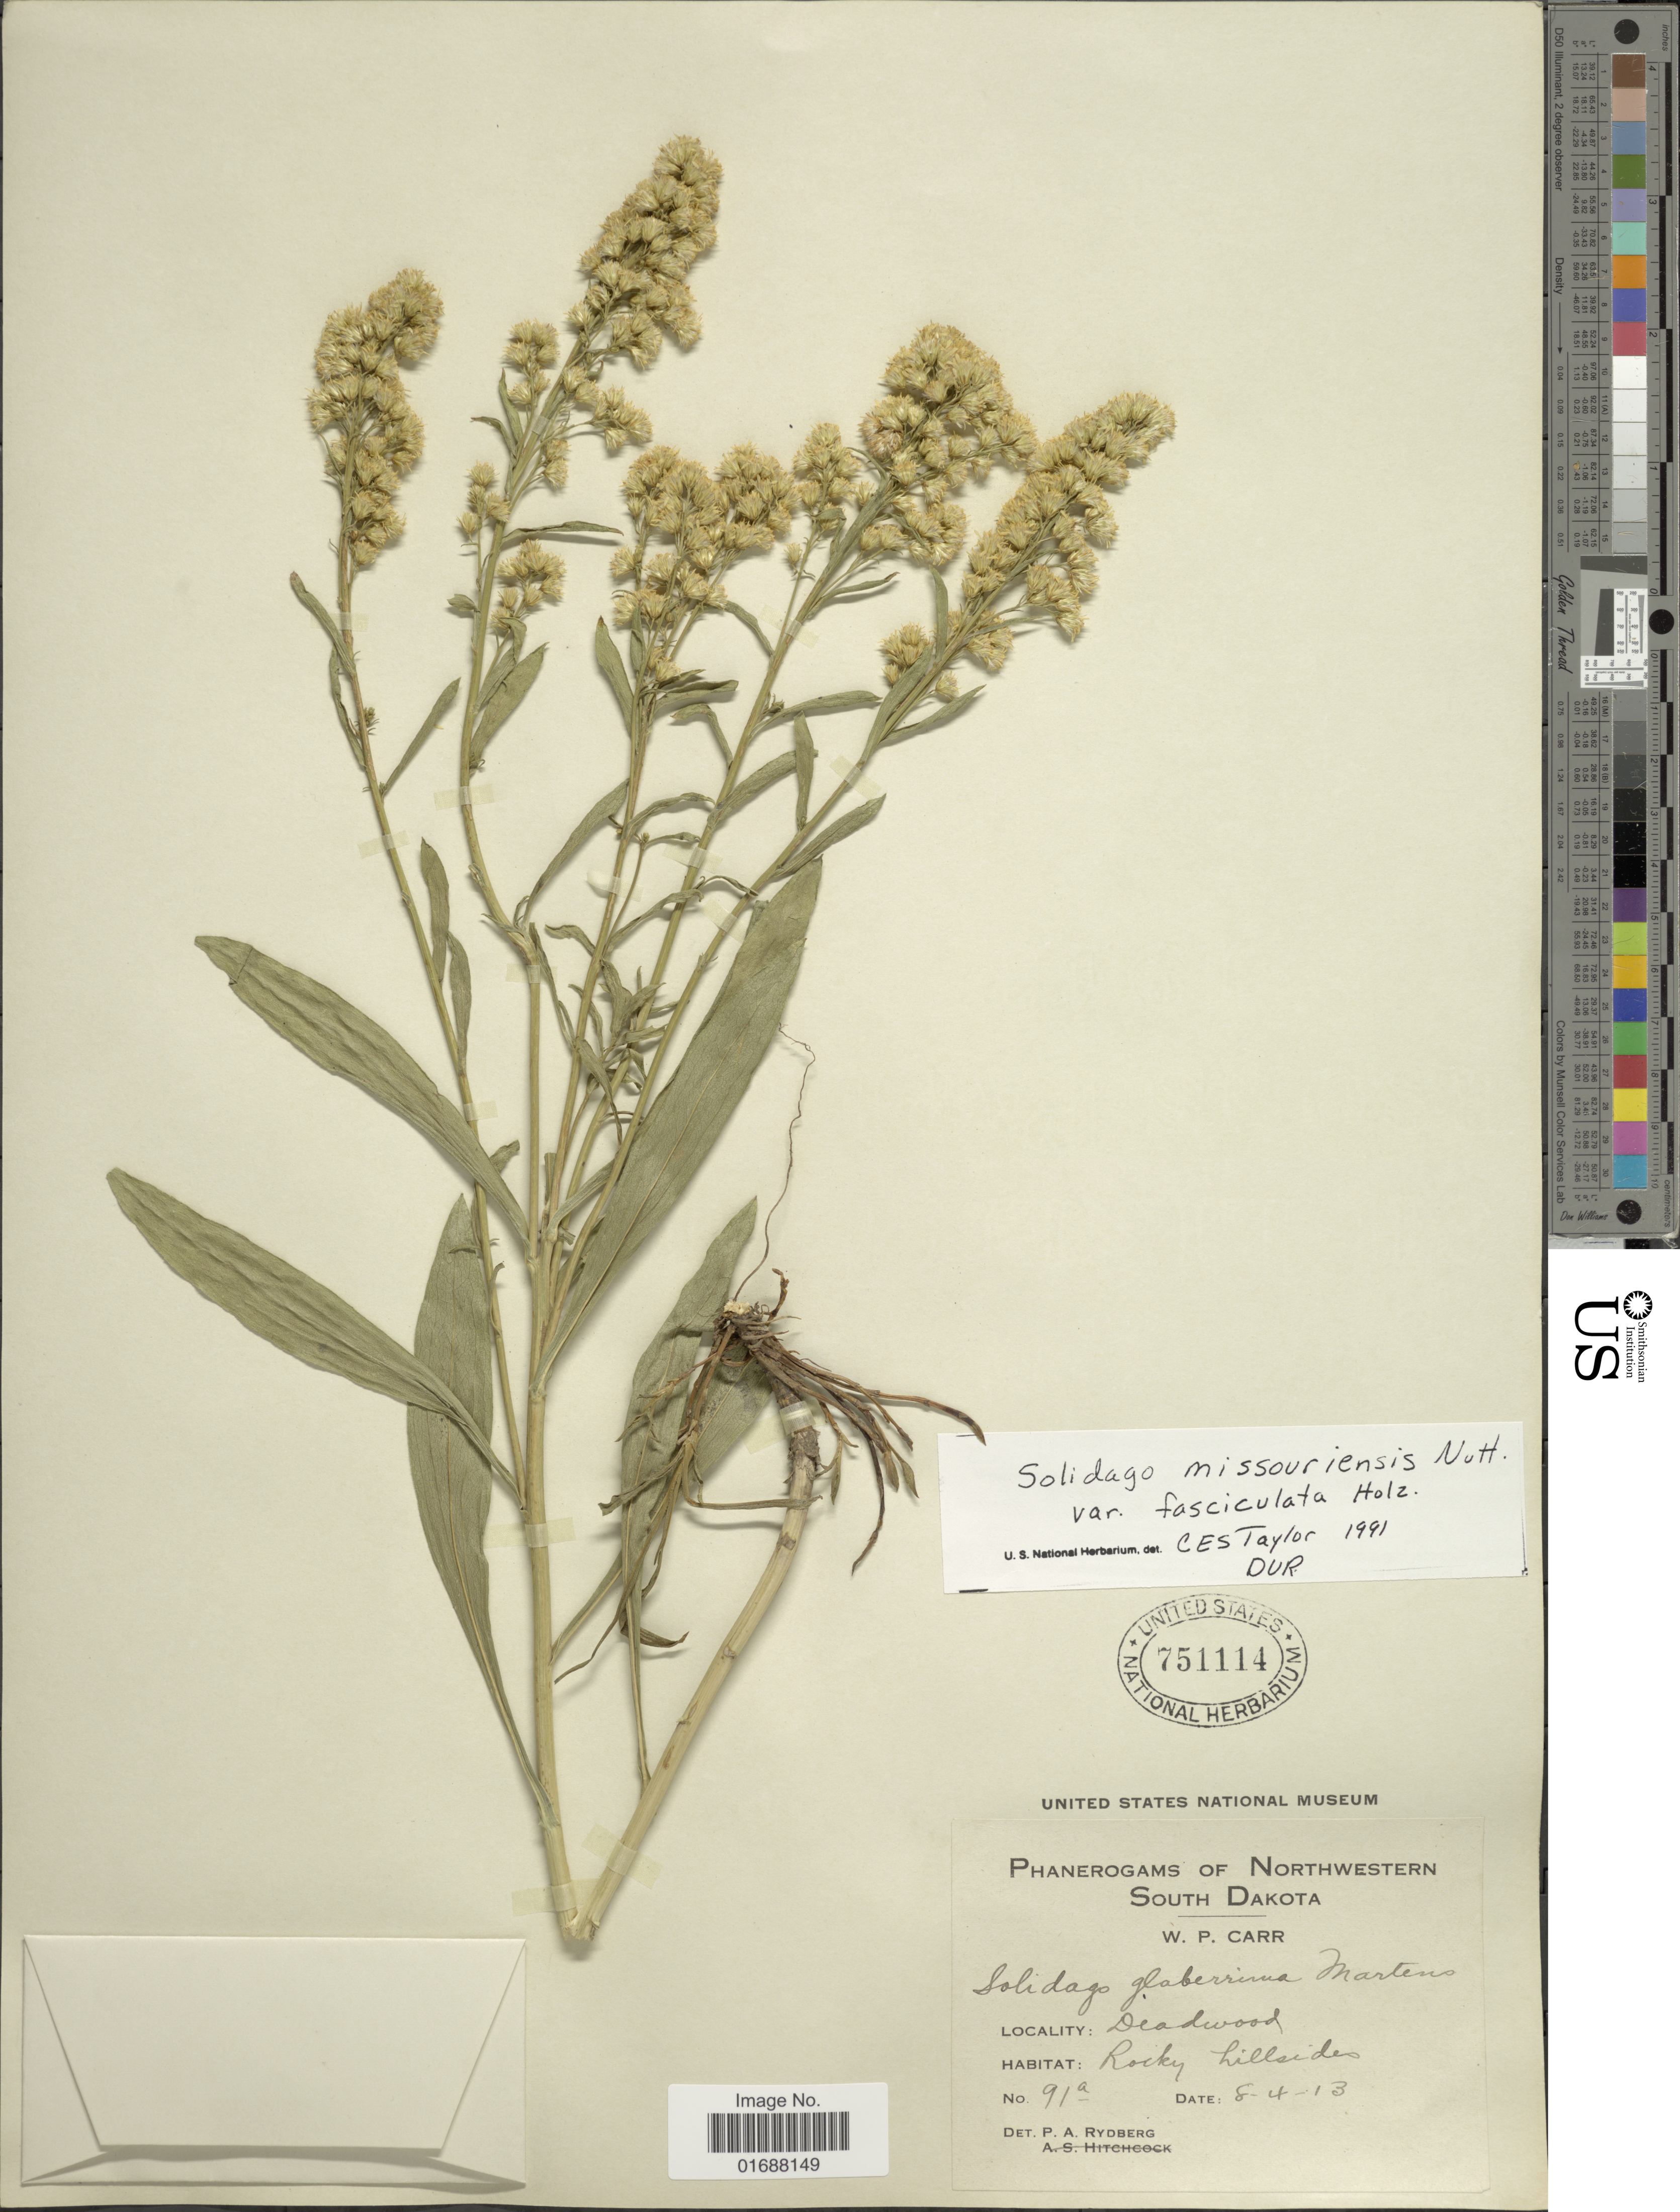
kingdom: Plantae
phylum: Tracheophyta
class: Magnoliopsida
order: Asterales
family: Asteraceae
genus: Solidago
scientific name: Solidago missouriensis var. fasciculata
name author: Holz.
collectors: W. Carr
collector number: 91a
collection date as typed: Transcribed d/m/y: 8/4/13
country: United States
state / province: South Dakota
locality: Northwestern South Dakota, Deadwood. Rocky hillsides.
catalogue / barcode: US 751114